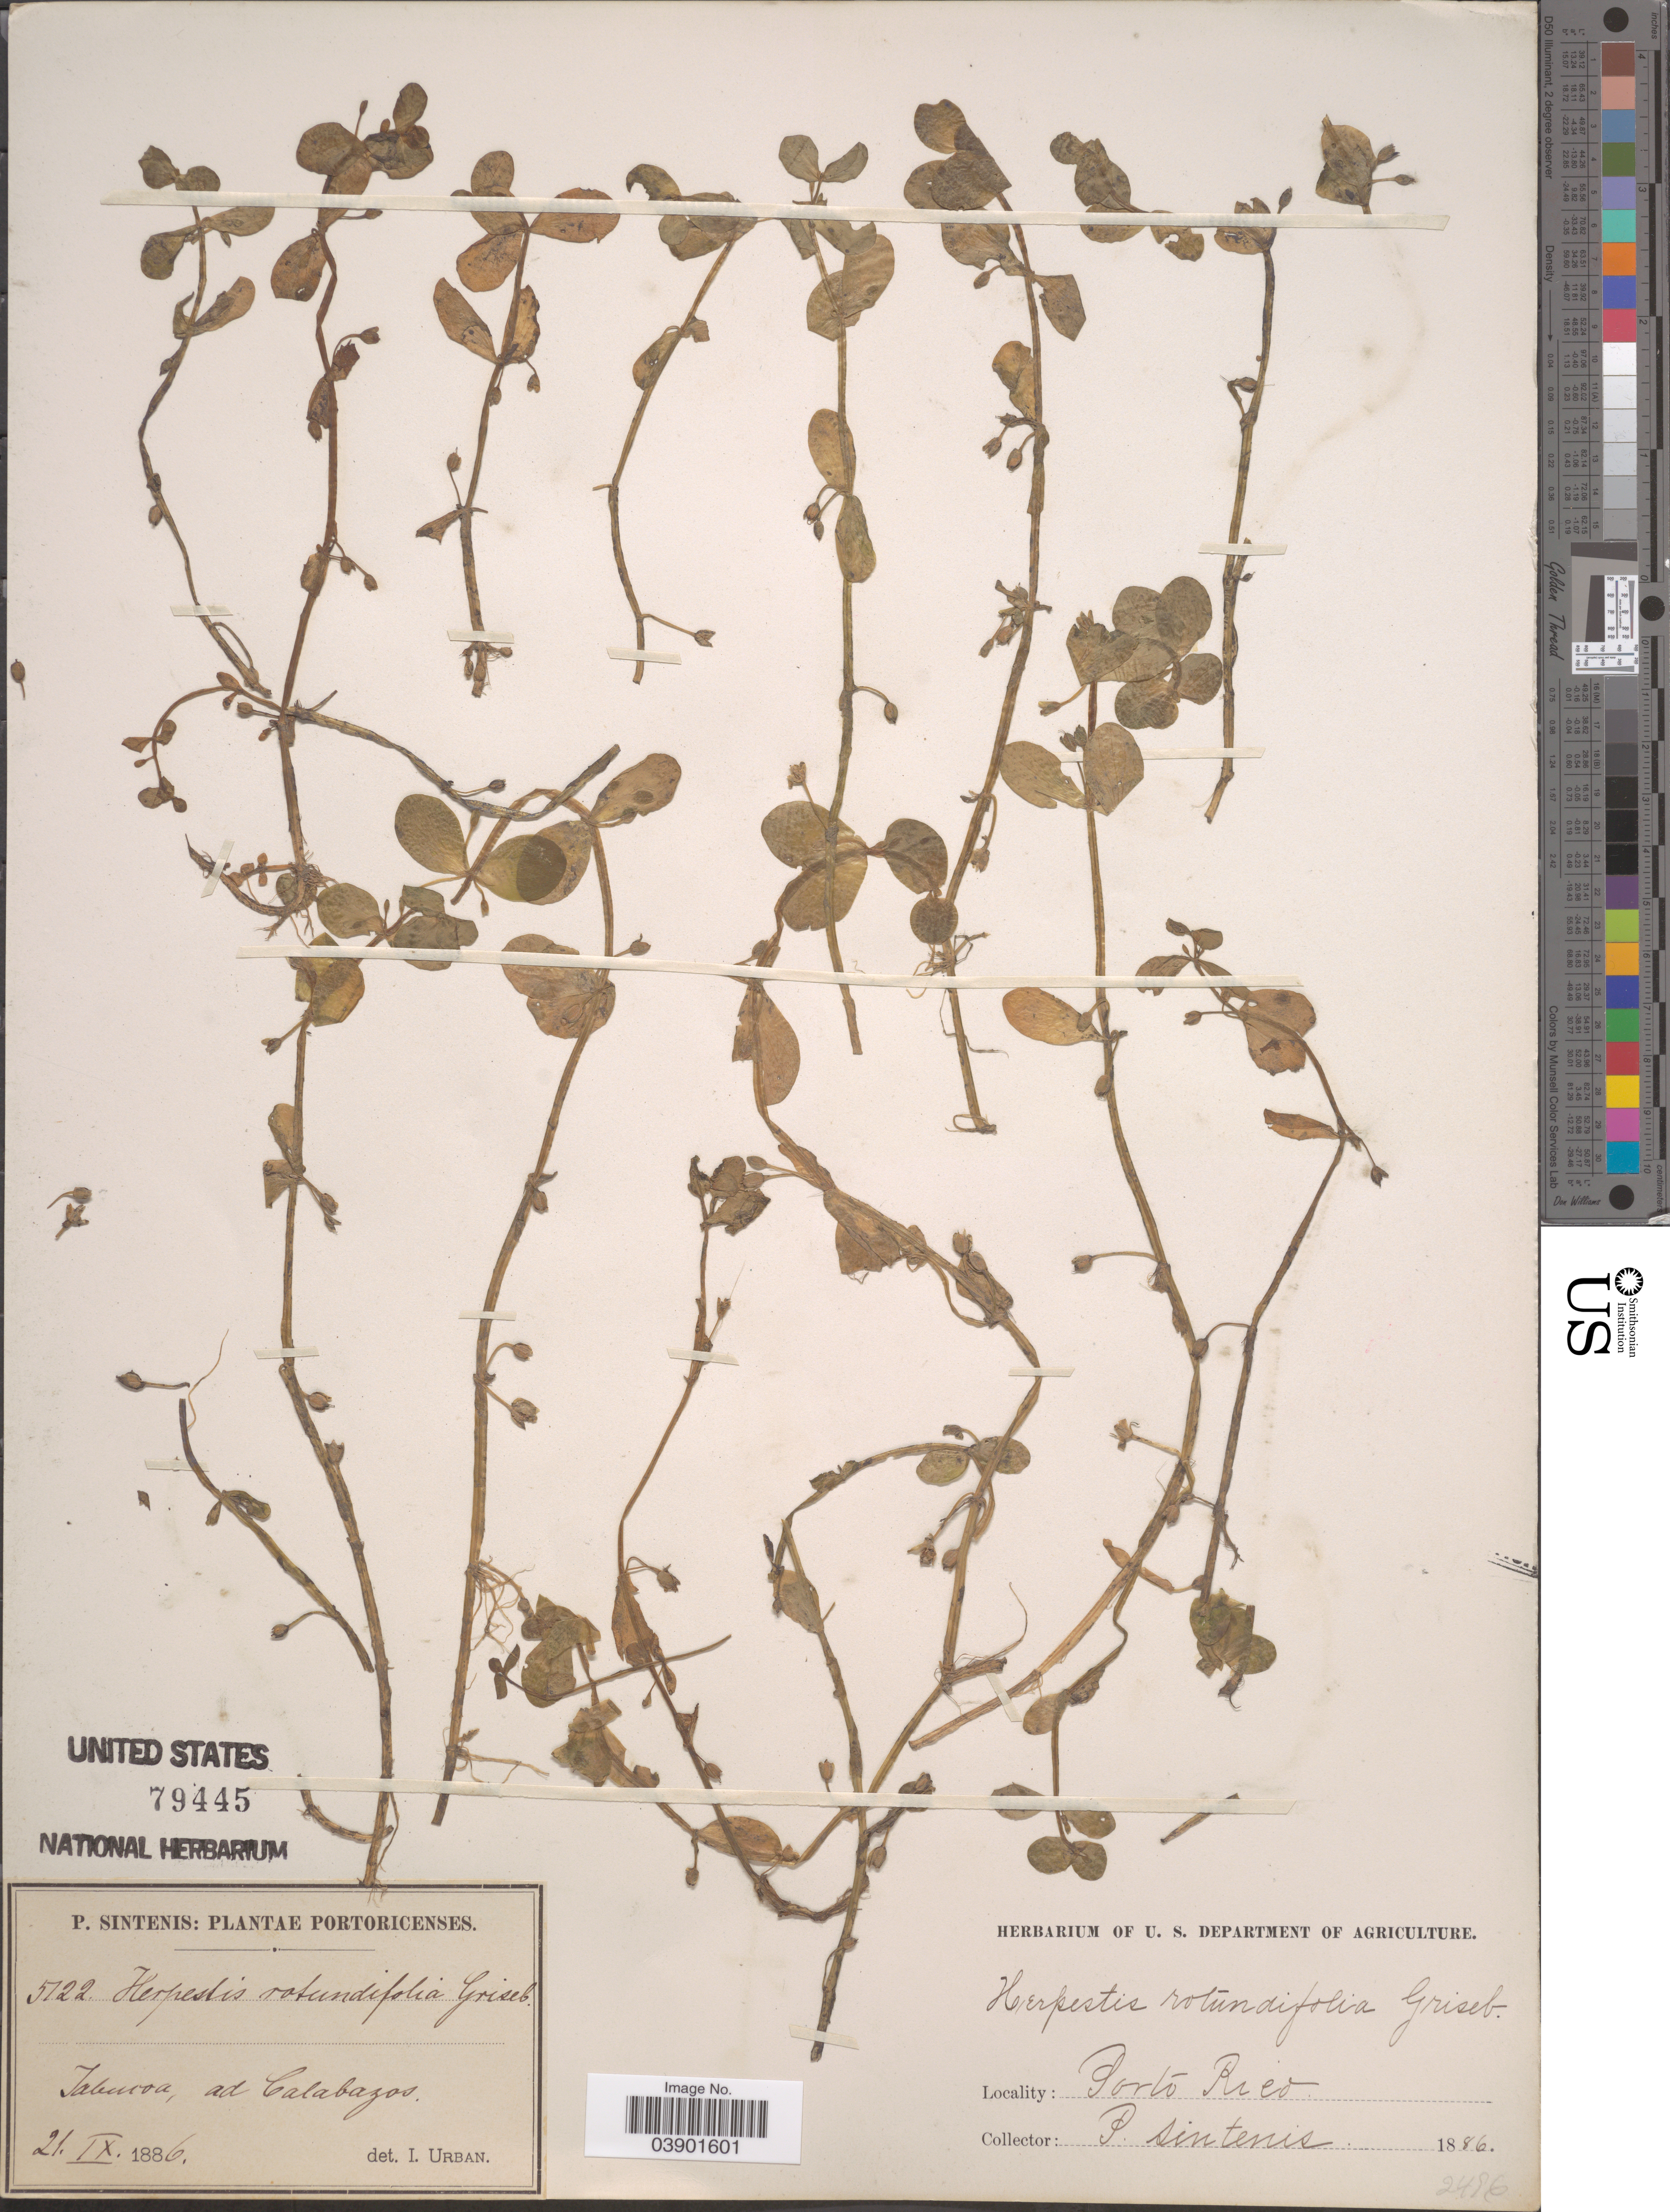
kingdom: Plantae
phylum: Tracheophyta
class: Magnoliopsida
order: Lamiales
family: Plantaginaceae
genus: Bacopa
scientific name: Bacopa caroliniana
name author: (Walter) B.L. Rob.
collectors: P. Sintenis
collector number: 5122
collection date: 1886-09-21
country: Puerto Rico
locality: Porto Rico. Yabucoa, ad Calabazos.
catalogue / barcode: US 79445